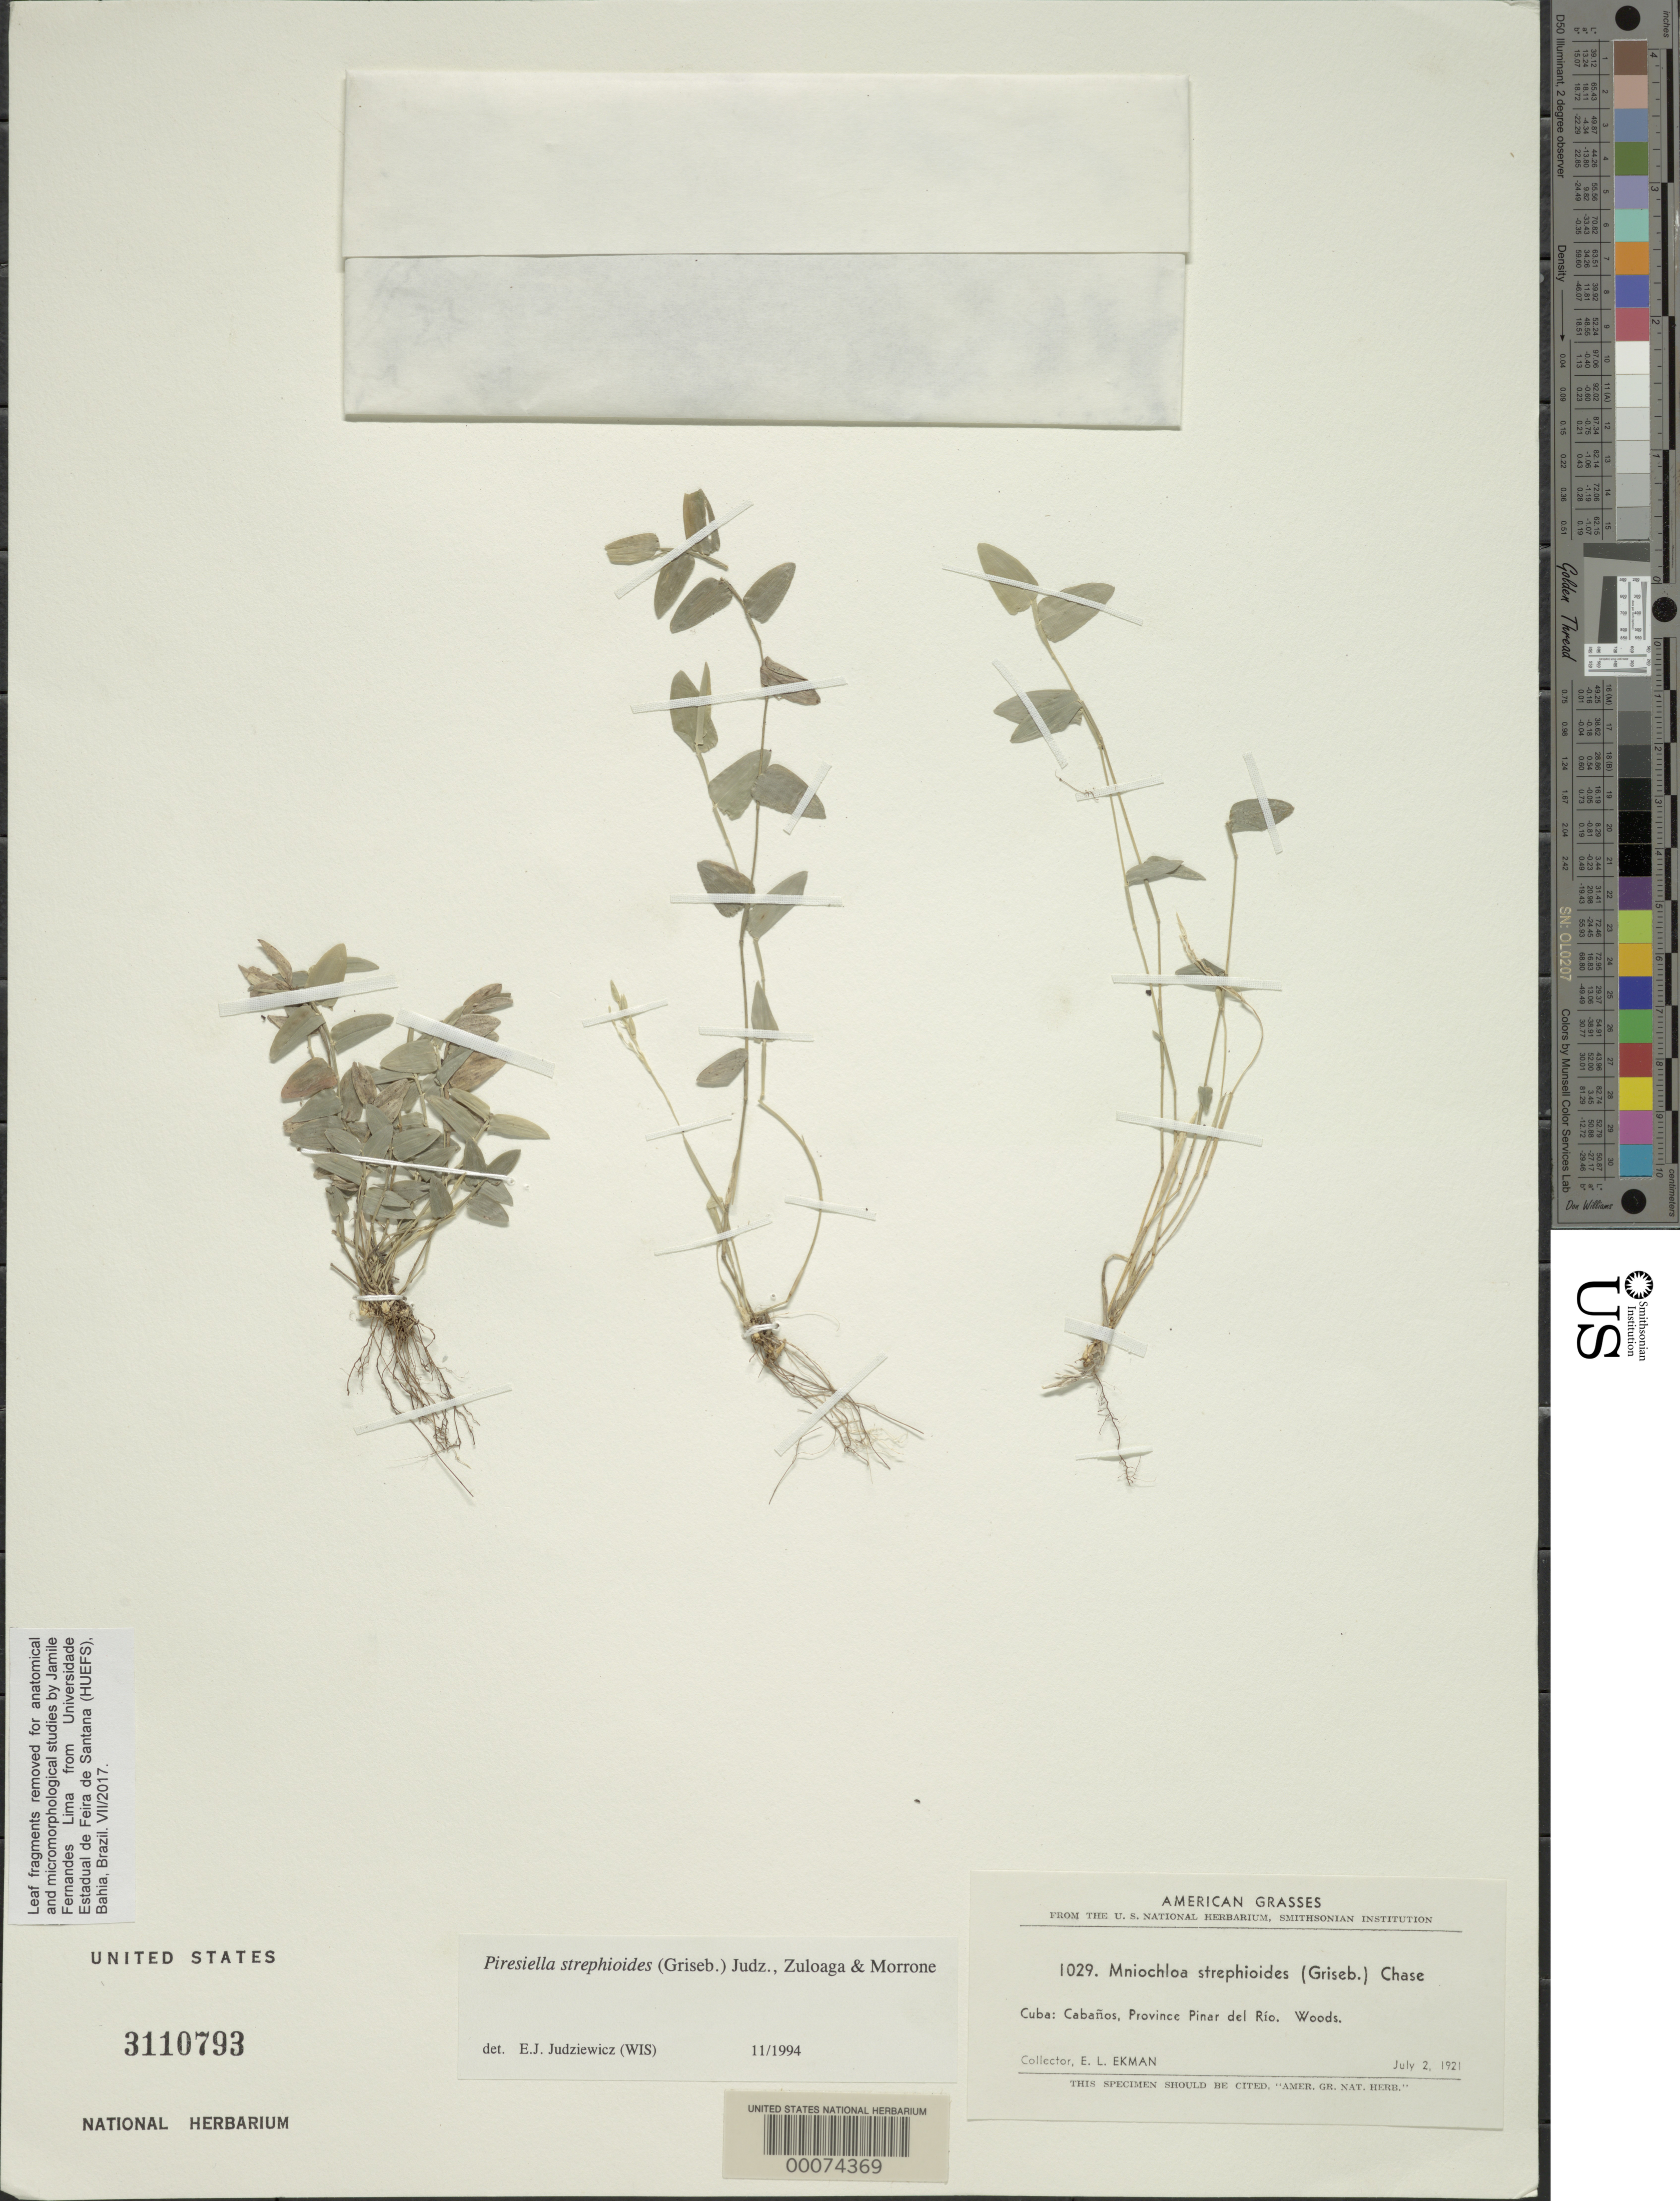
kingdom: Plantae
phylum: Tracheophyta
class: Liliopsida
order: Poales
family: Poaceae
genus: Piresiella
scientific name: Piresiella strephioides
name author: (Griseb.) Judz.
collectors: E. L. Ekman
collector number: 1029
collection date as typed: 02 Jul 1921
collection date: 1921-07-02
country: Cuba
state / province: Pinar del Río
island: Greater Antilles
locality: Cabanos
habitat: Woods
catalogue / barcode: US 3110793